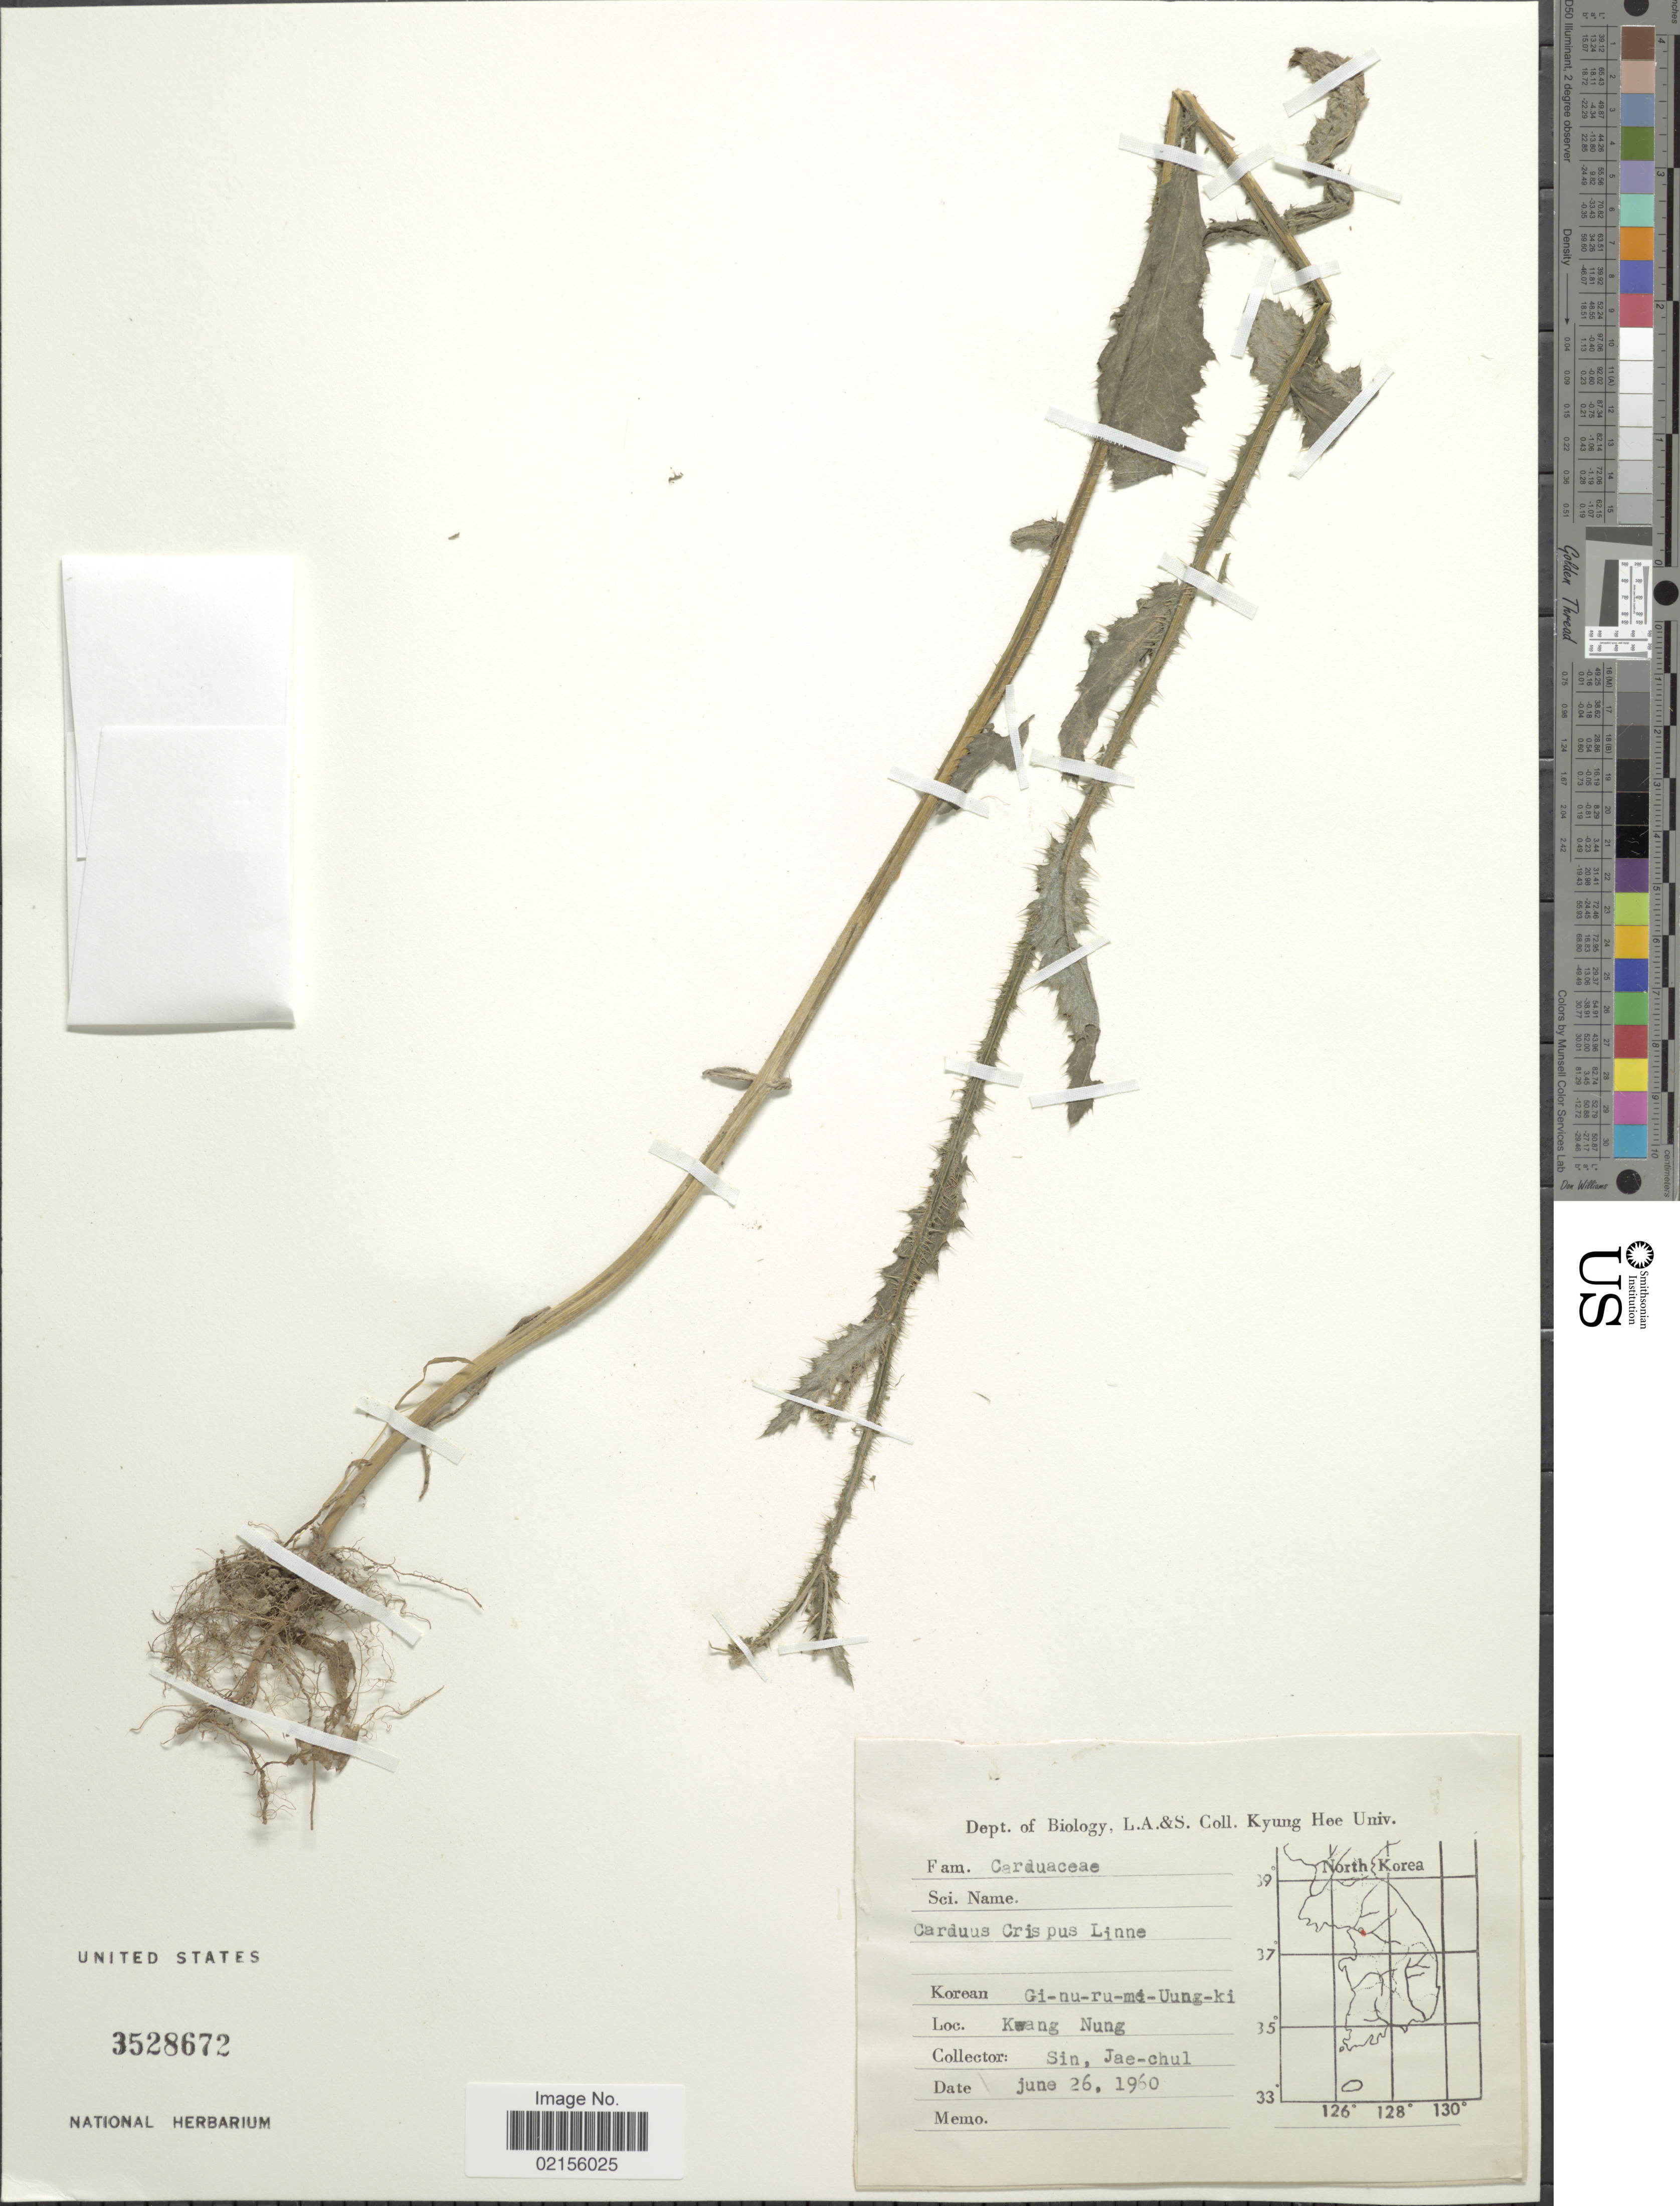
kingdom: Plantae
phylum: Tracheophyta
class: Magnoliopsida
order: Asterales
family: Asteraceae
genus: Carduus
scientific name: Carduus crispus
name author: L.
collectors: J. Sin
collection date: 1960-06-26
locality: Kwang Nung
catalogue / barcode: US 3528672